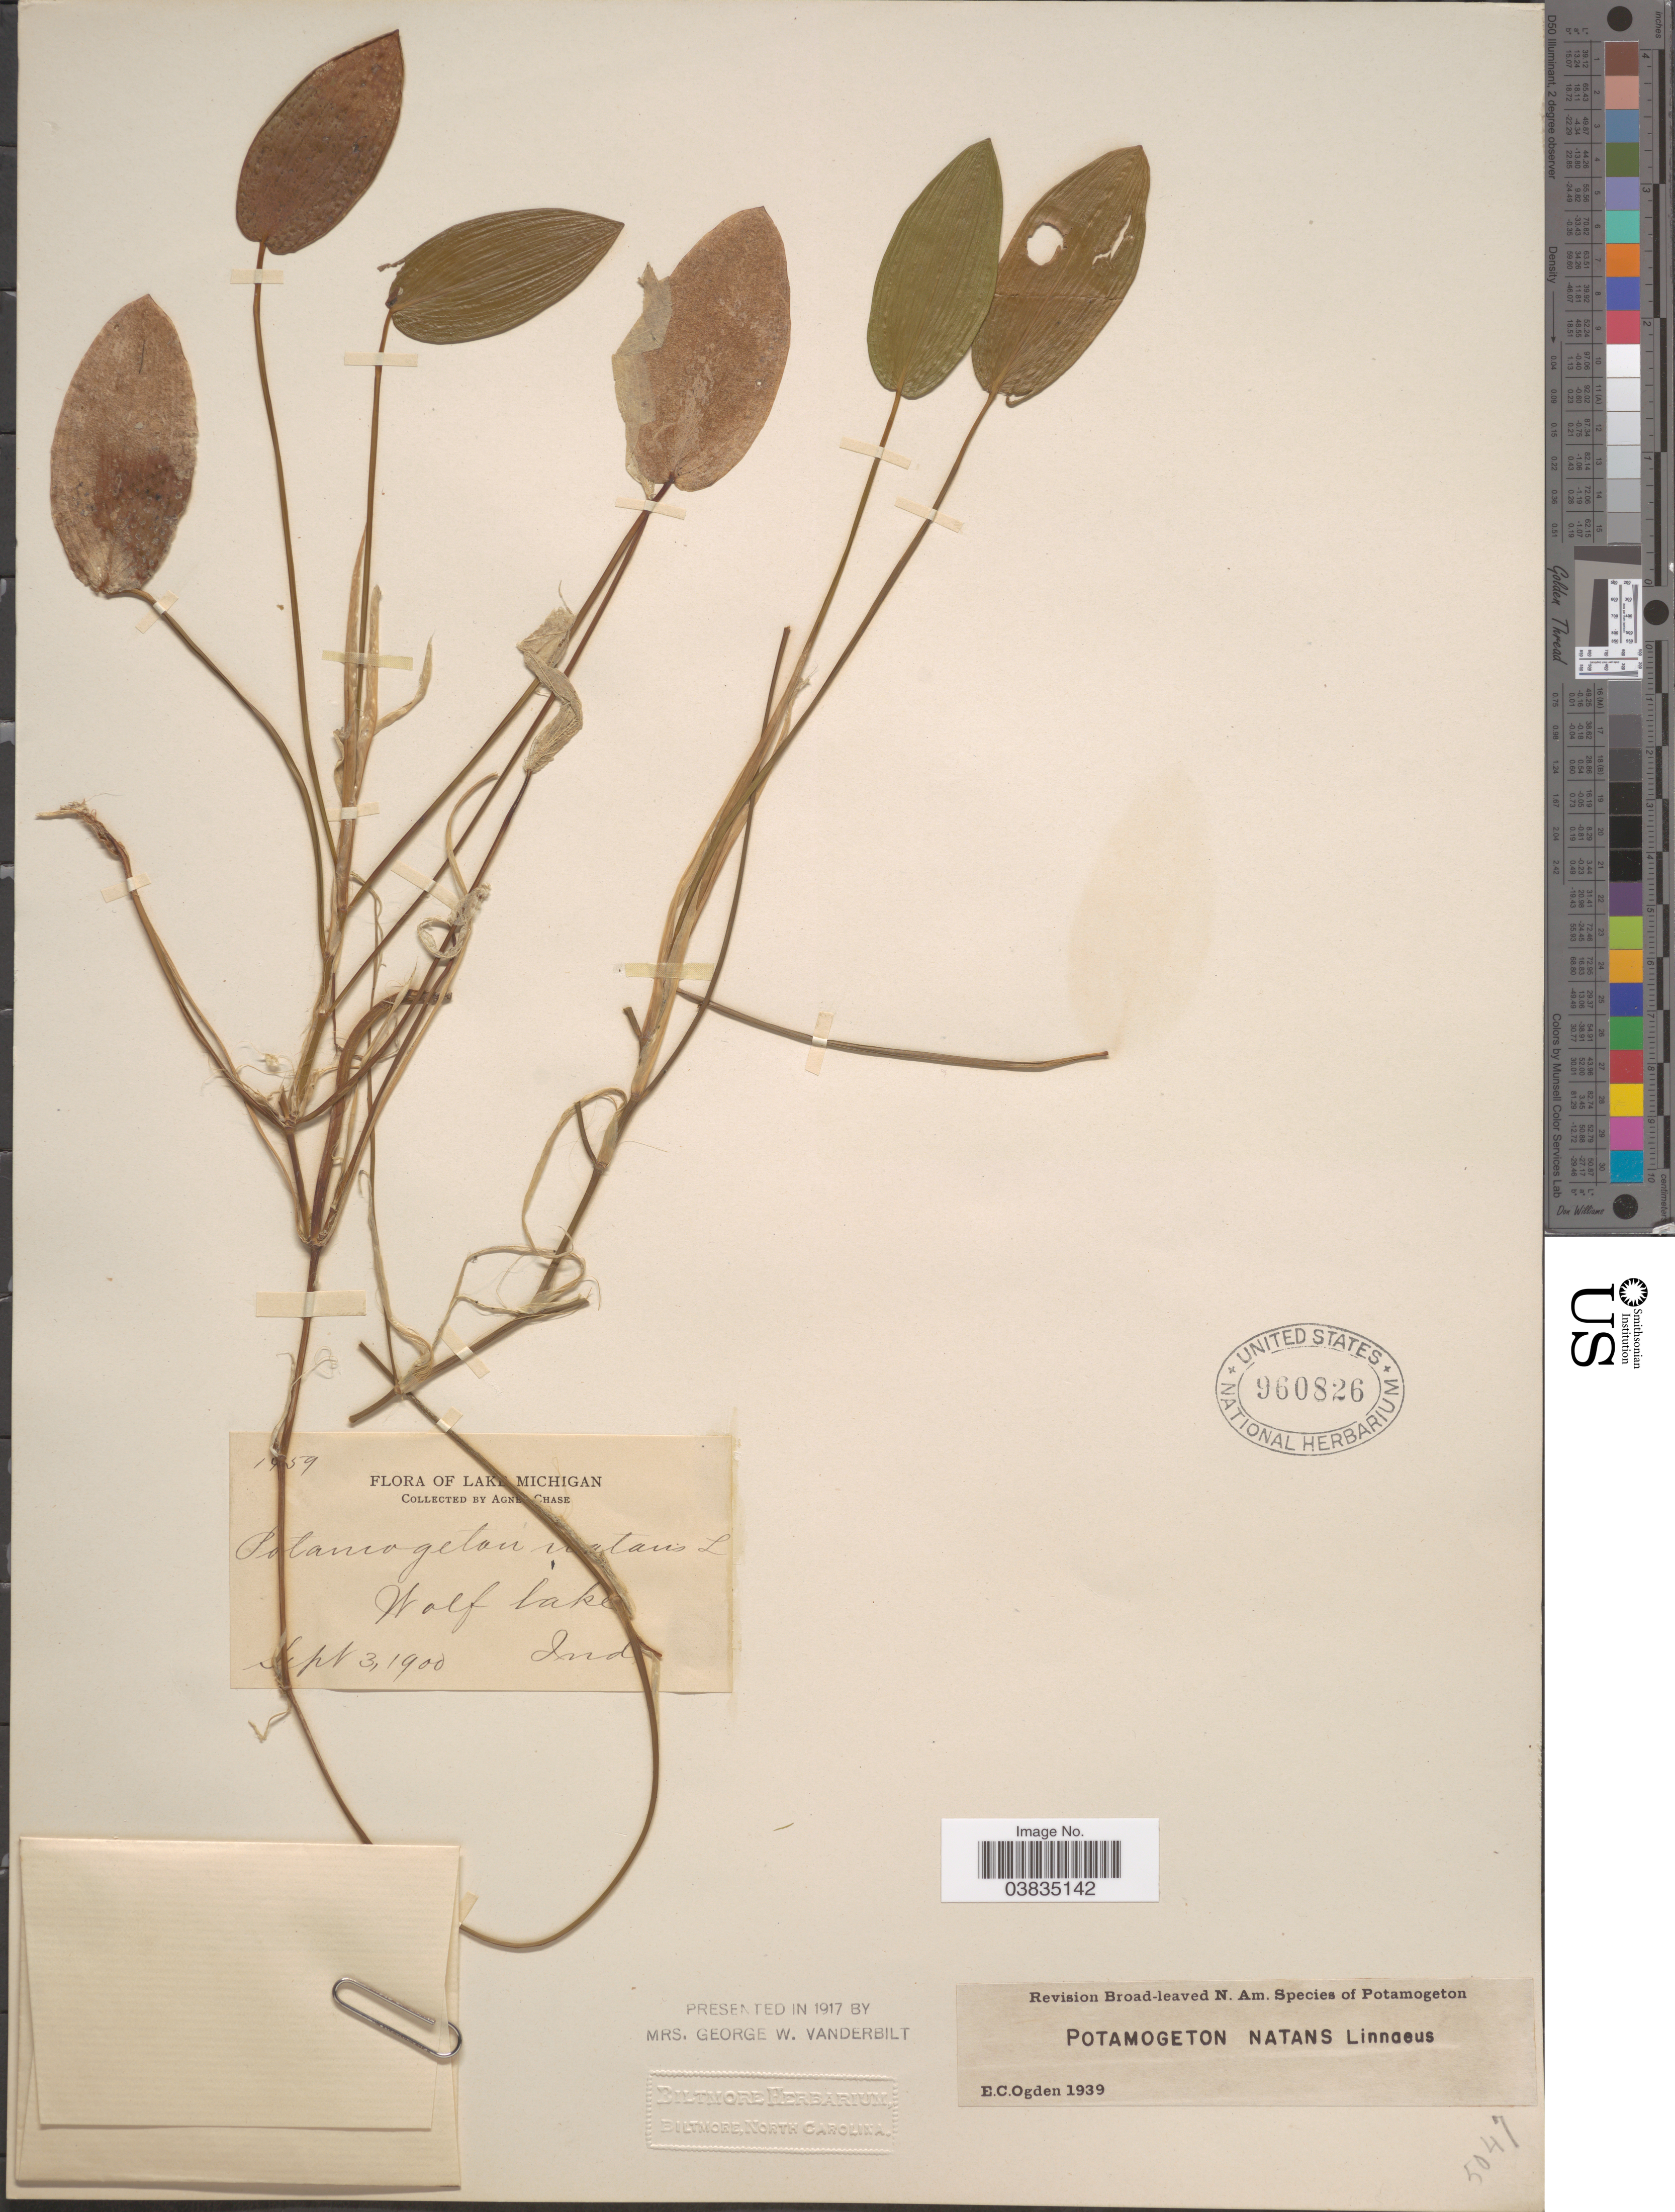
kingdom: Plantae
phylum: Tracheophyta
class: Liliopsida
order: Alismatales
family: Potamogetonaceae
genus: Potamogeton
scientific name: Potamogeton natans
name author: L.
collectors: A. Chase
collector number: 1959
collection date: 1900-09-03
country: United States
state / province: Indiana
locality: Lake Michigan. Wolf lake.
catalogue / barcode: US 960826